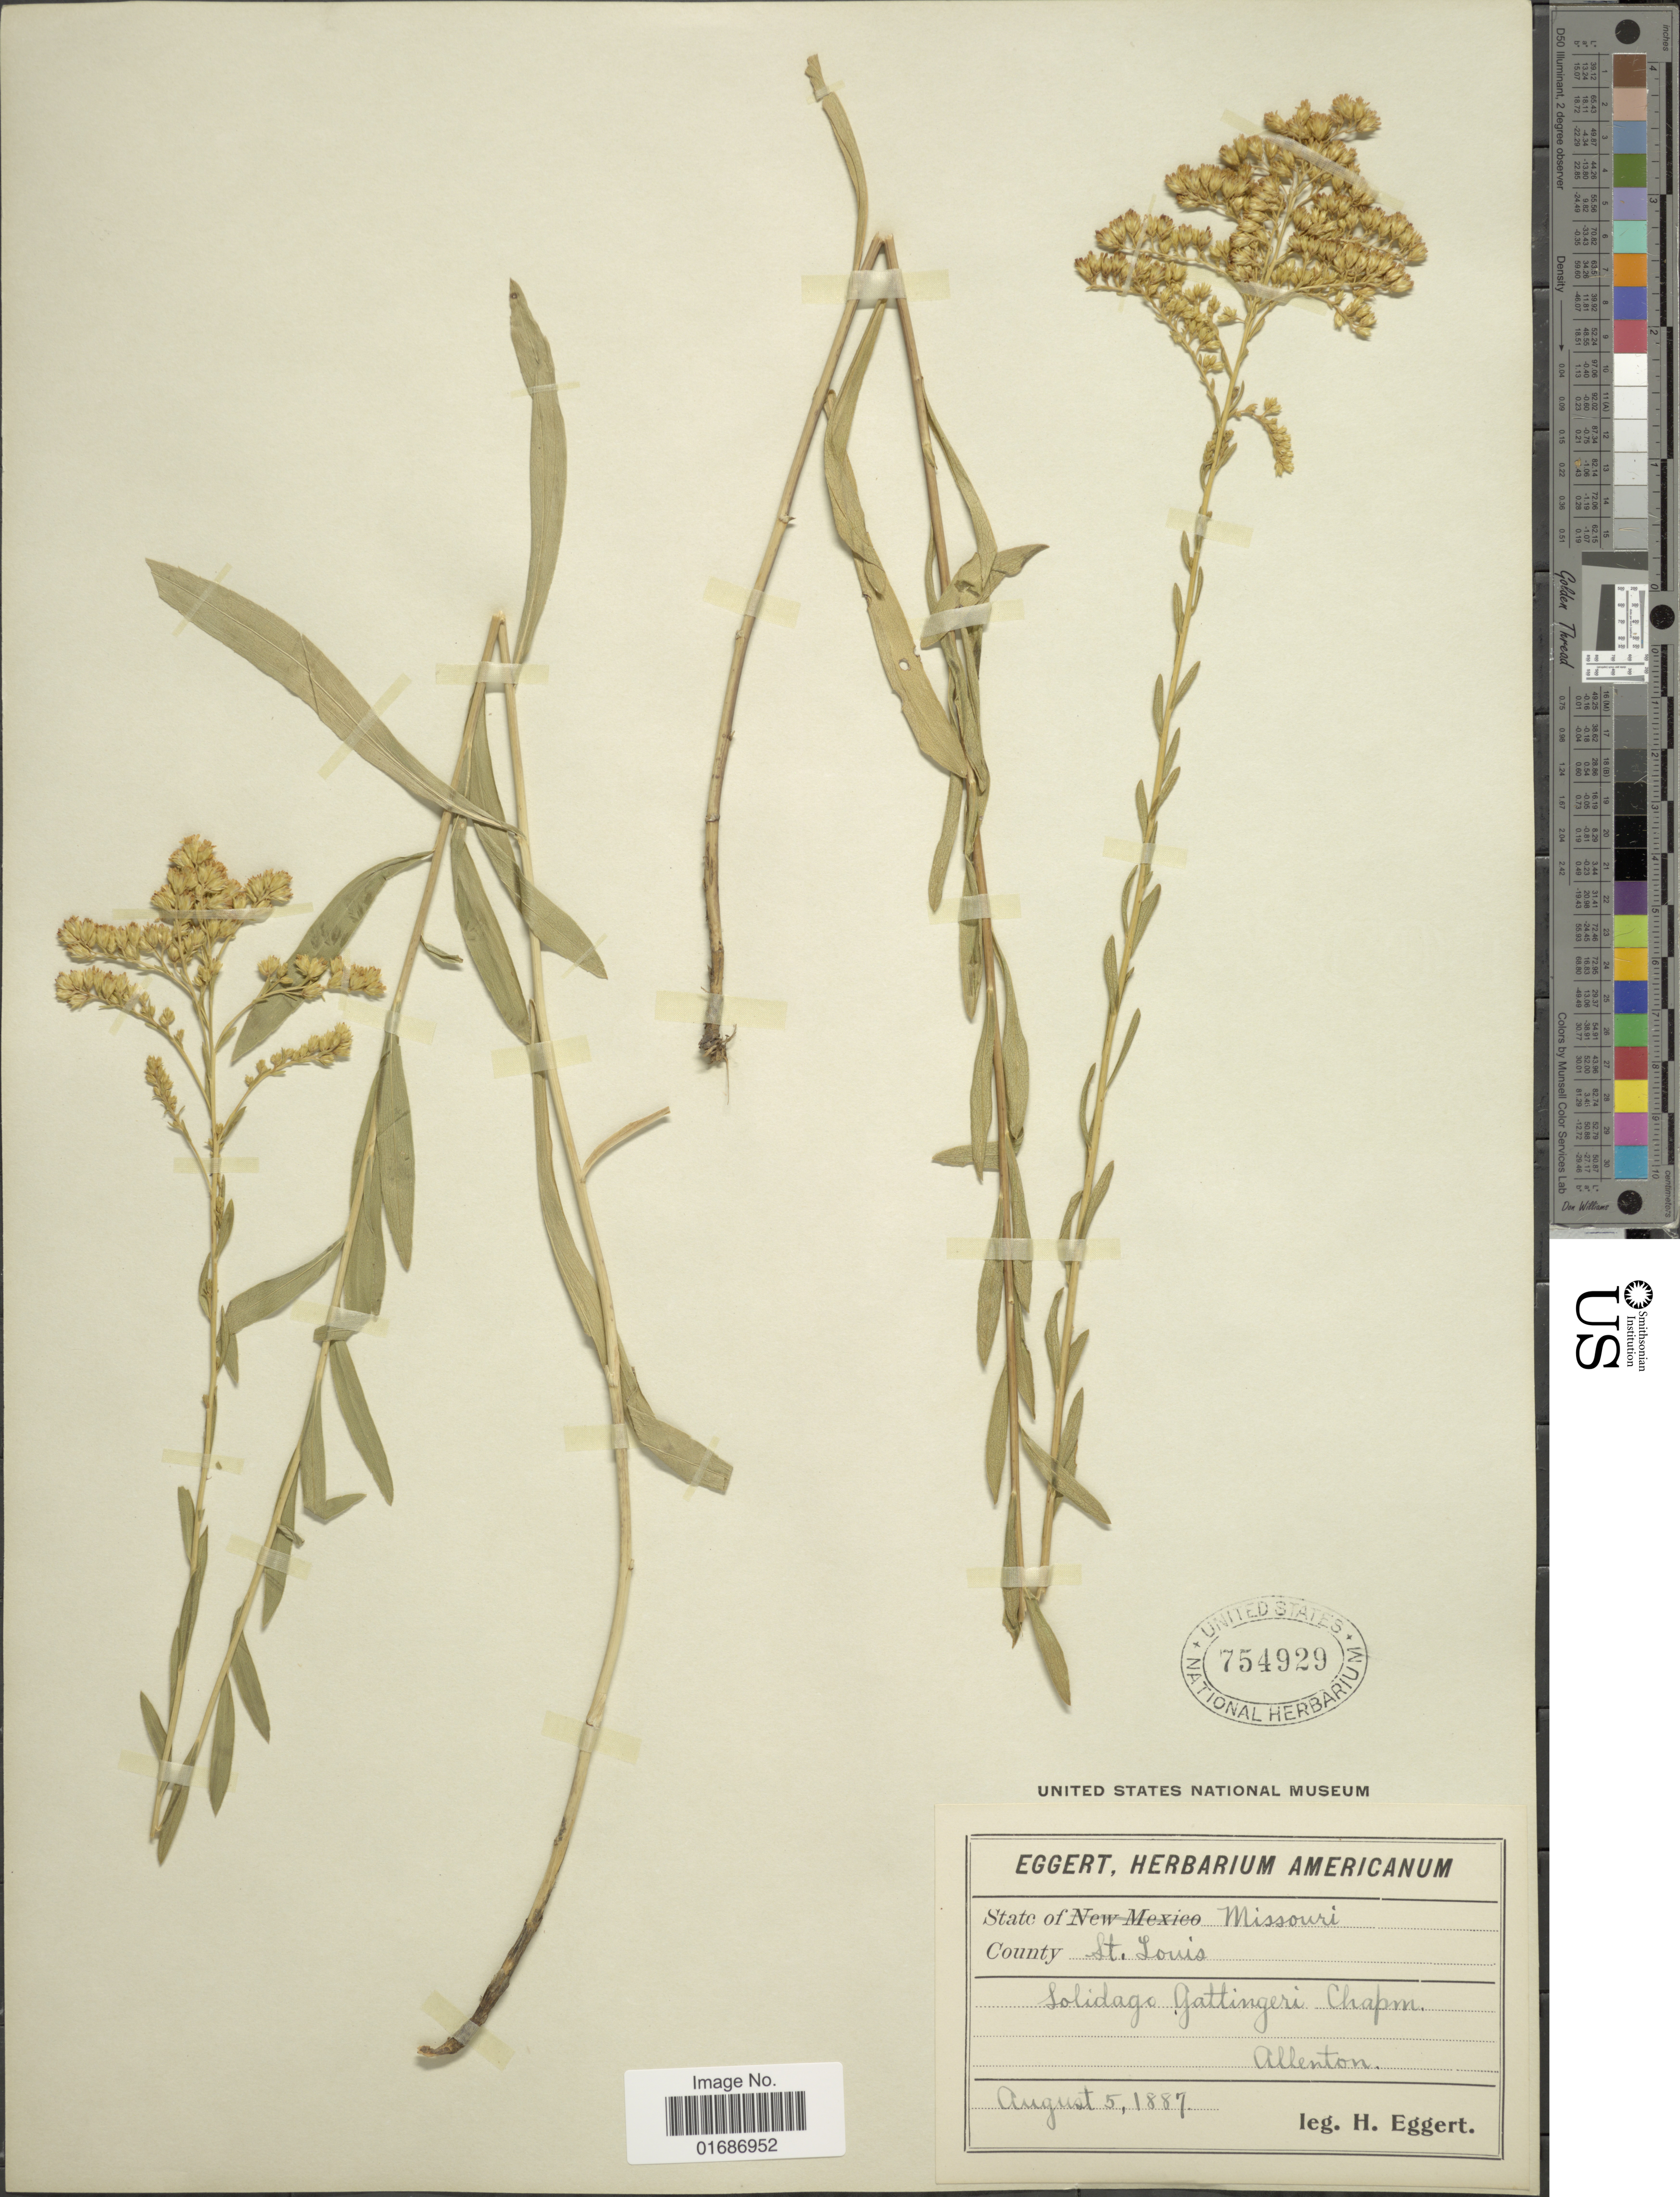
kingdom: Plantae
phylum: Tracheophyta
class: Magnoliopsida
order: Asterales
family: Asteraceae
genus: Solidago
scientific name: Solidago gattingeri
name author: Chapman ex A. Gray & et al. in A. Gray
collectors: H. Eggert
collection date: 1887-08-05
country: United States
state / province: Missouri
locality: State of Missouri, County, St. Louis, Allenton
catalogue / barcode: US 754929